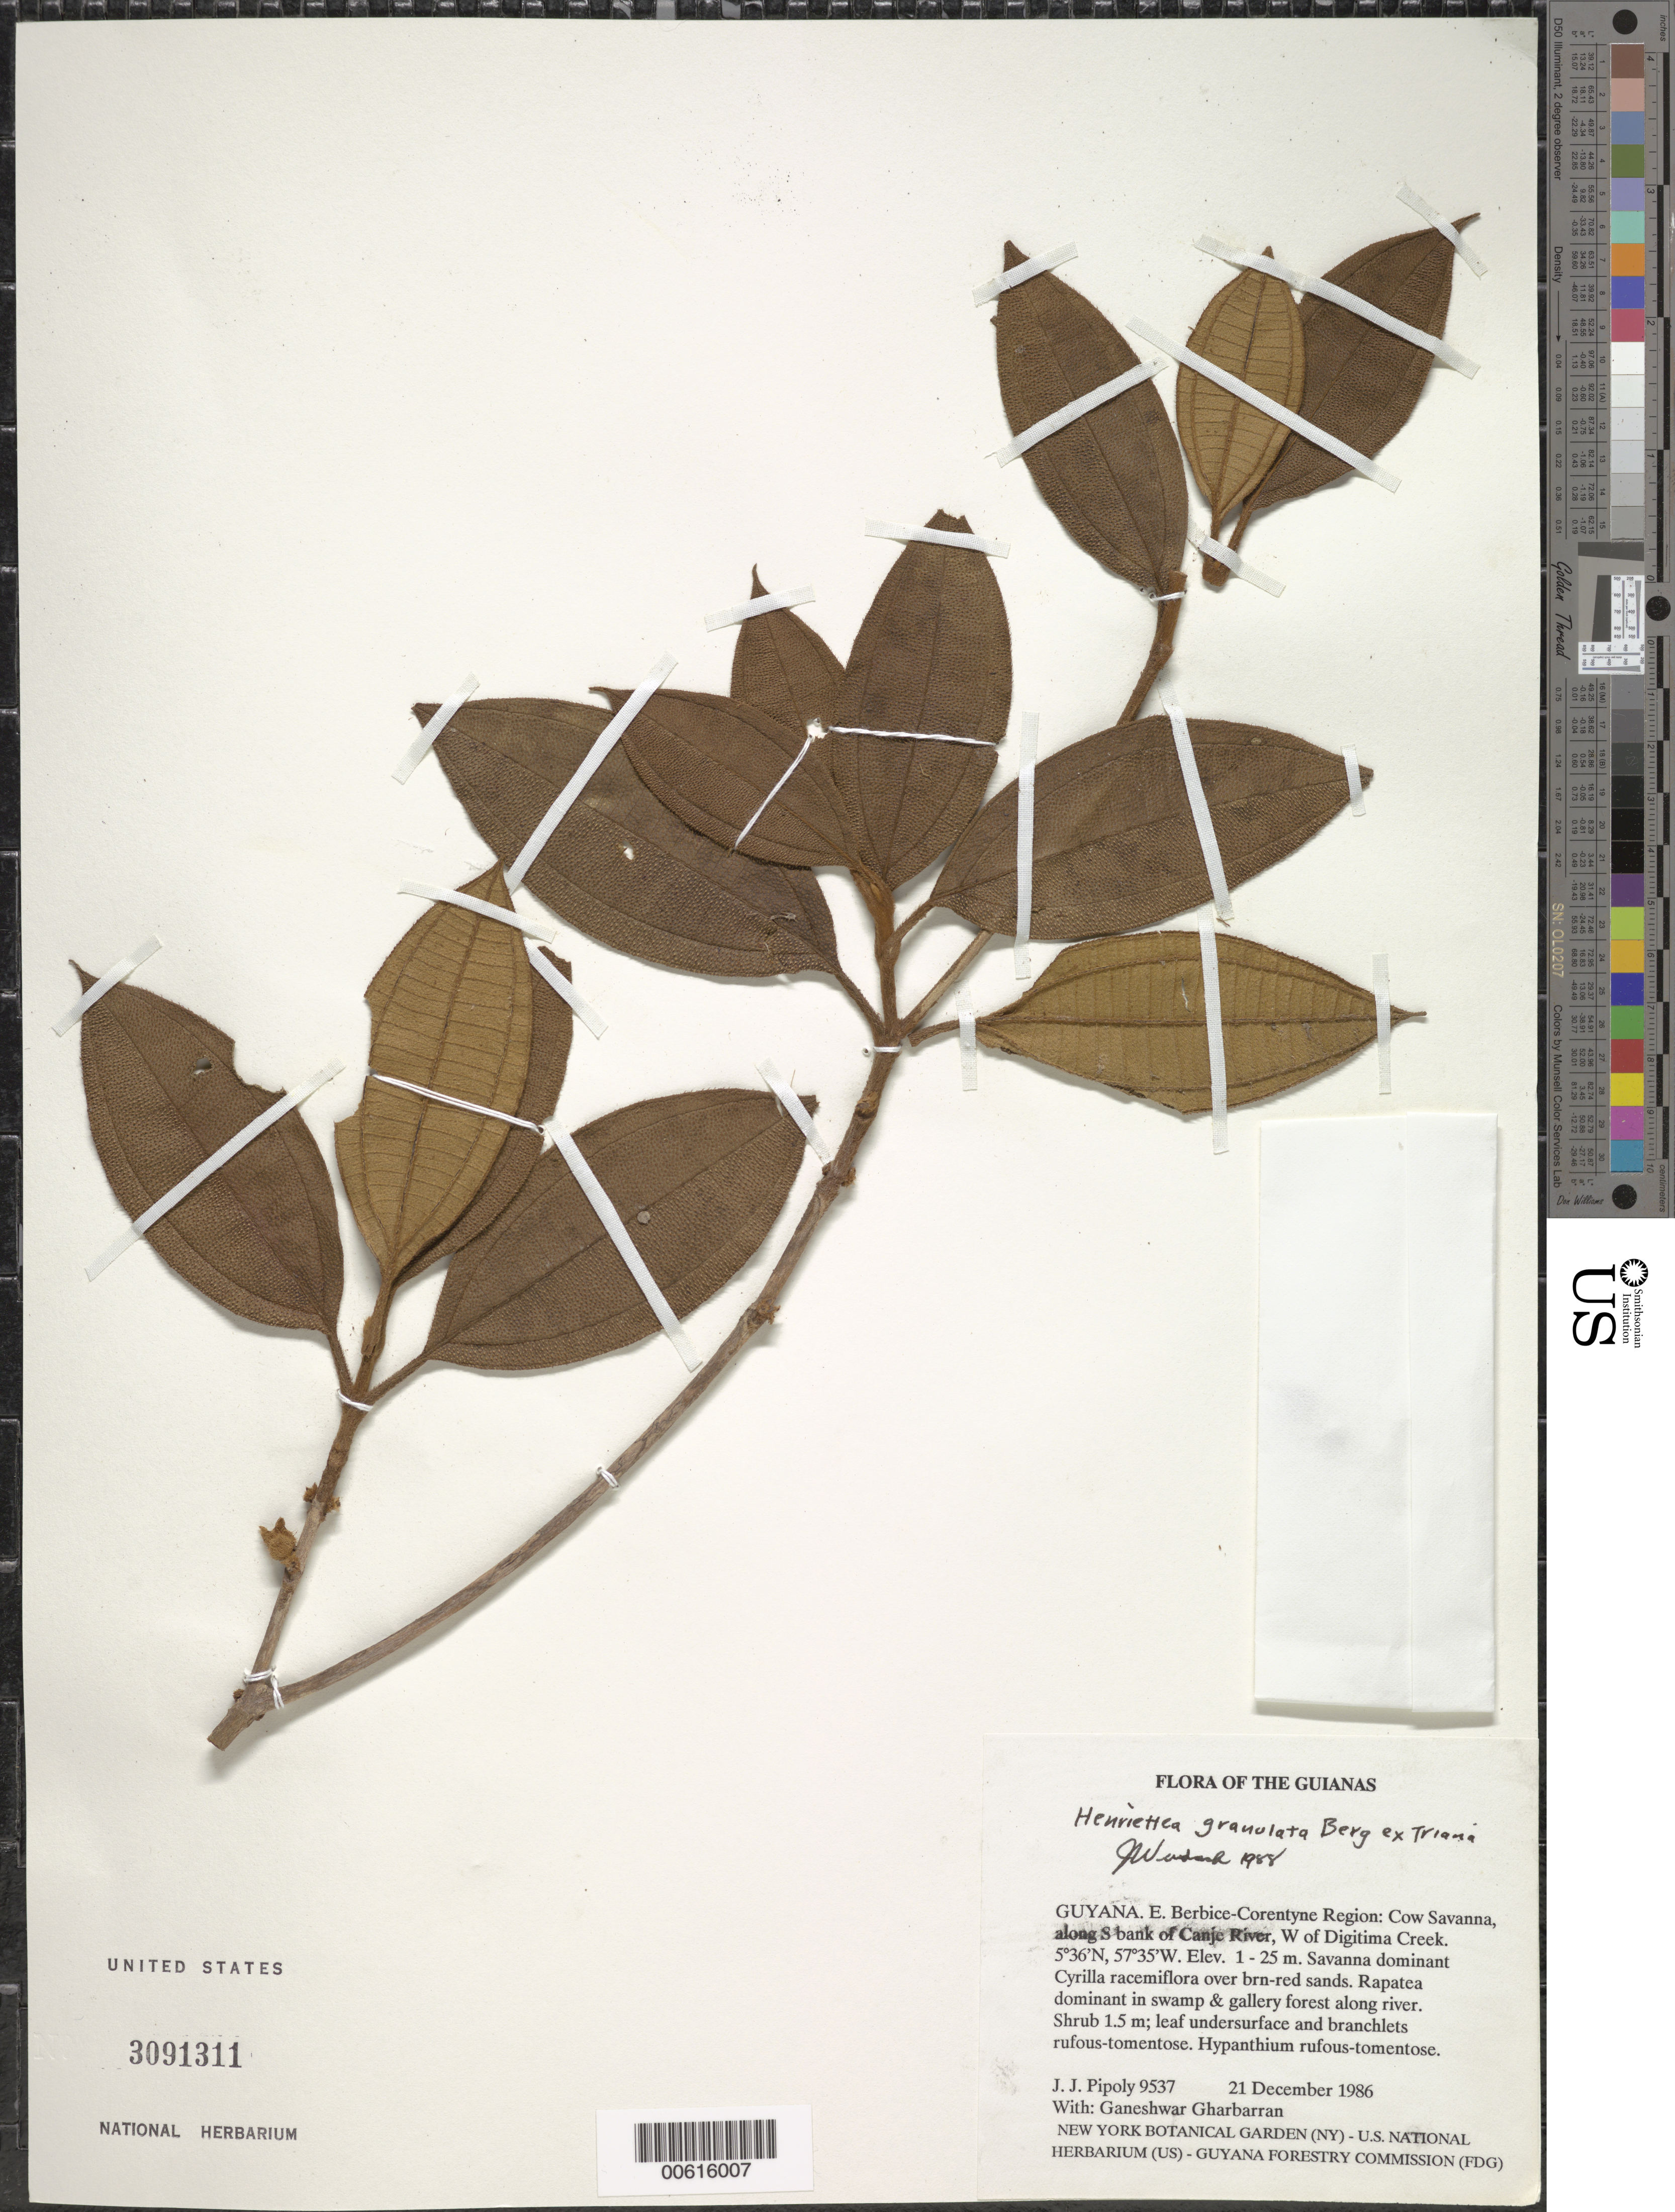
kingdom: Plantae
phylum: Tracheophyta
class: Magnoliopsida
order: Myrtales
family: Melastomataceae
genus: Henriettea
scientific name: Henriettea granulata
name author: Berg ex Triana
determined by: Wurdack, John J., (US), US (UNITED STATES)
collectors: J. J. Pipoly & G. Gharbarran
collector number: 9537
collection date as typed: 21 December 1986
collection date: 1986-12-21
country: Guyana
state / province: E. Berbice-Corentyne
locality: Cow savanna, along S bank of Canje River, W of Digitima Creek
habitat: Savanna dominant Cyrilla racemiflora over brn-red sands. Rapatea dominant in swamp & gallery forest along river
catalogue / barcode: US 3091311